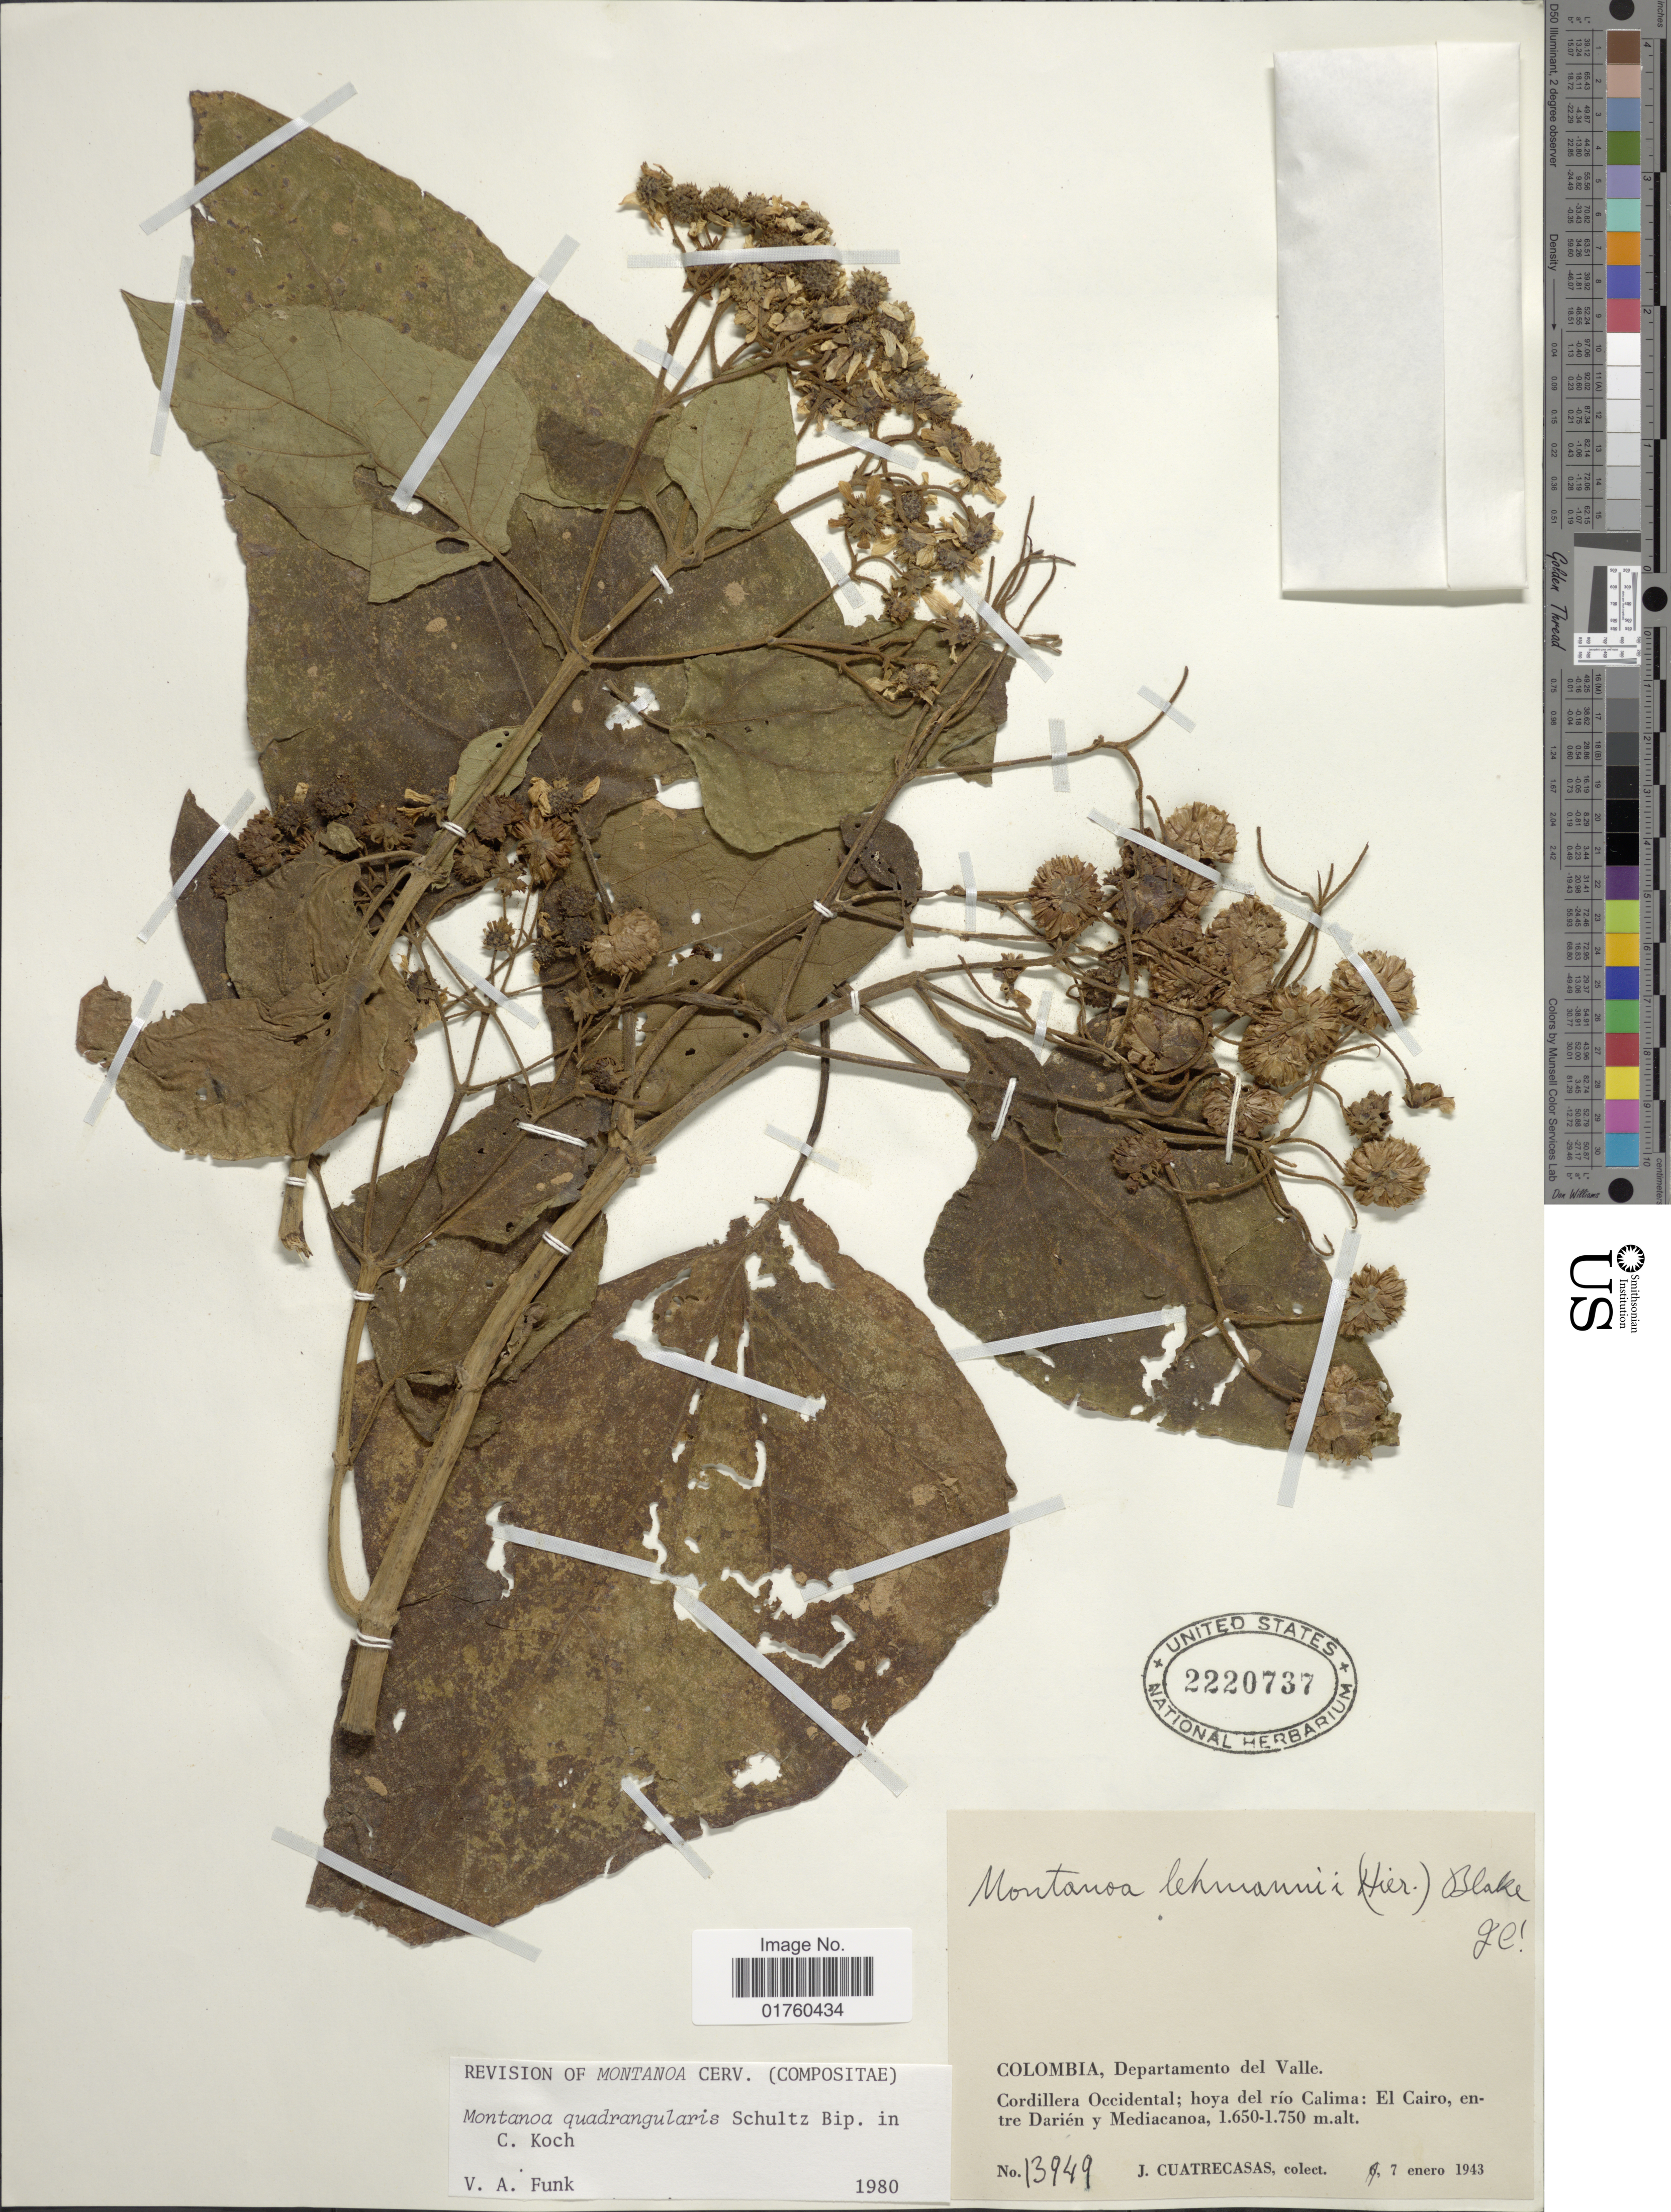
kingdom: Plantae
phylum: Tracheophyta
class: Magnoliopsida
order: Asterales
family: Asteraceae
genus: Montanoa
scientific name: Montanoa quadrangularis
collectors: J. Cuatrecasas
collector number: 13949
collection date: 1943-01-07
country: Colombia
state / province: Valle del Cauca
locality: Cordillera Occidental; hoya del rio Calima: El Cairo, entre Darien y Mediacanoa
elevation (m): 1650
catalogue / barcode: US 2220737